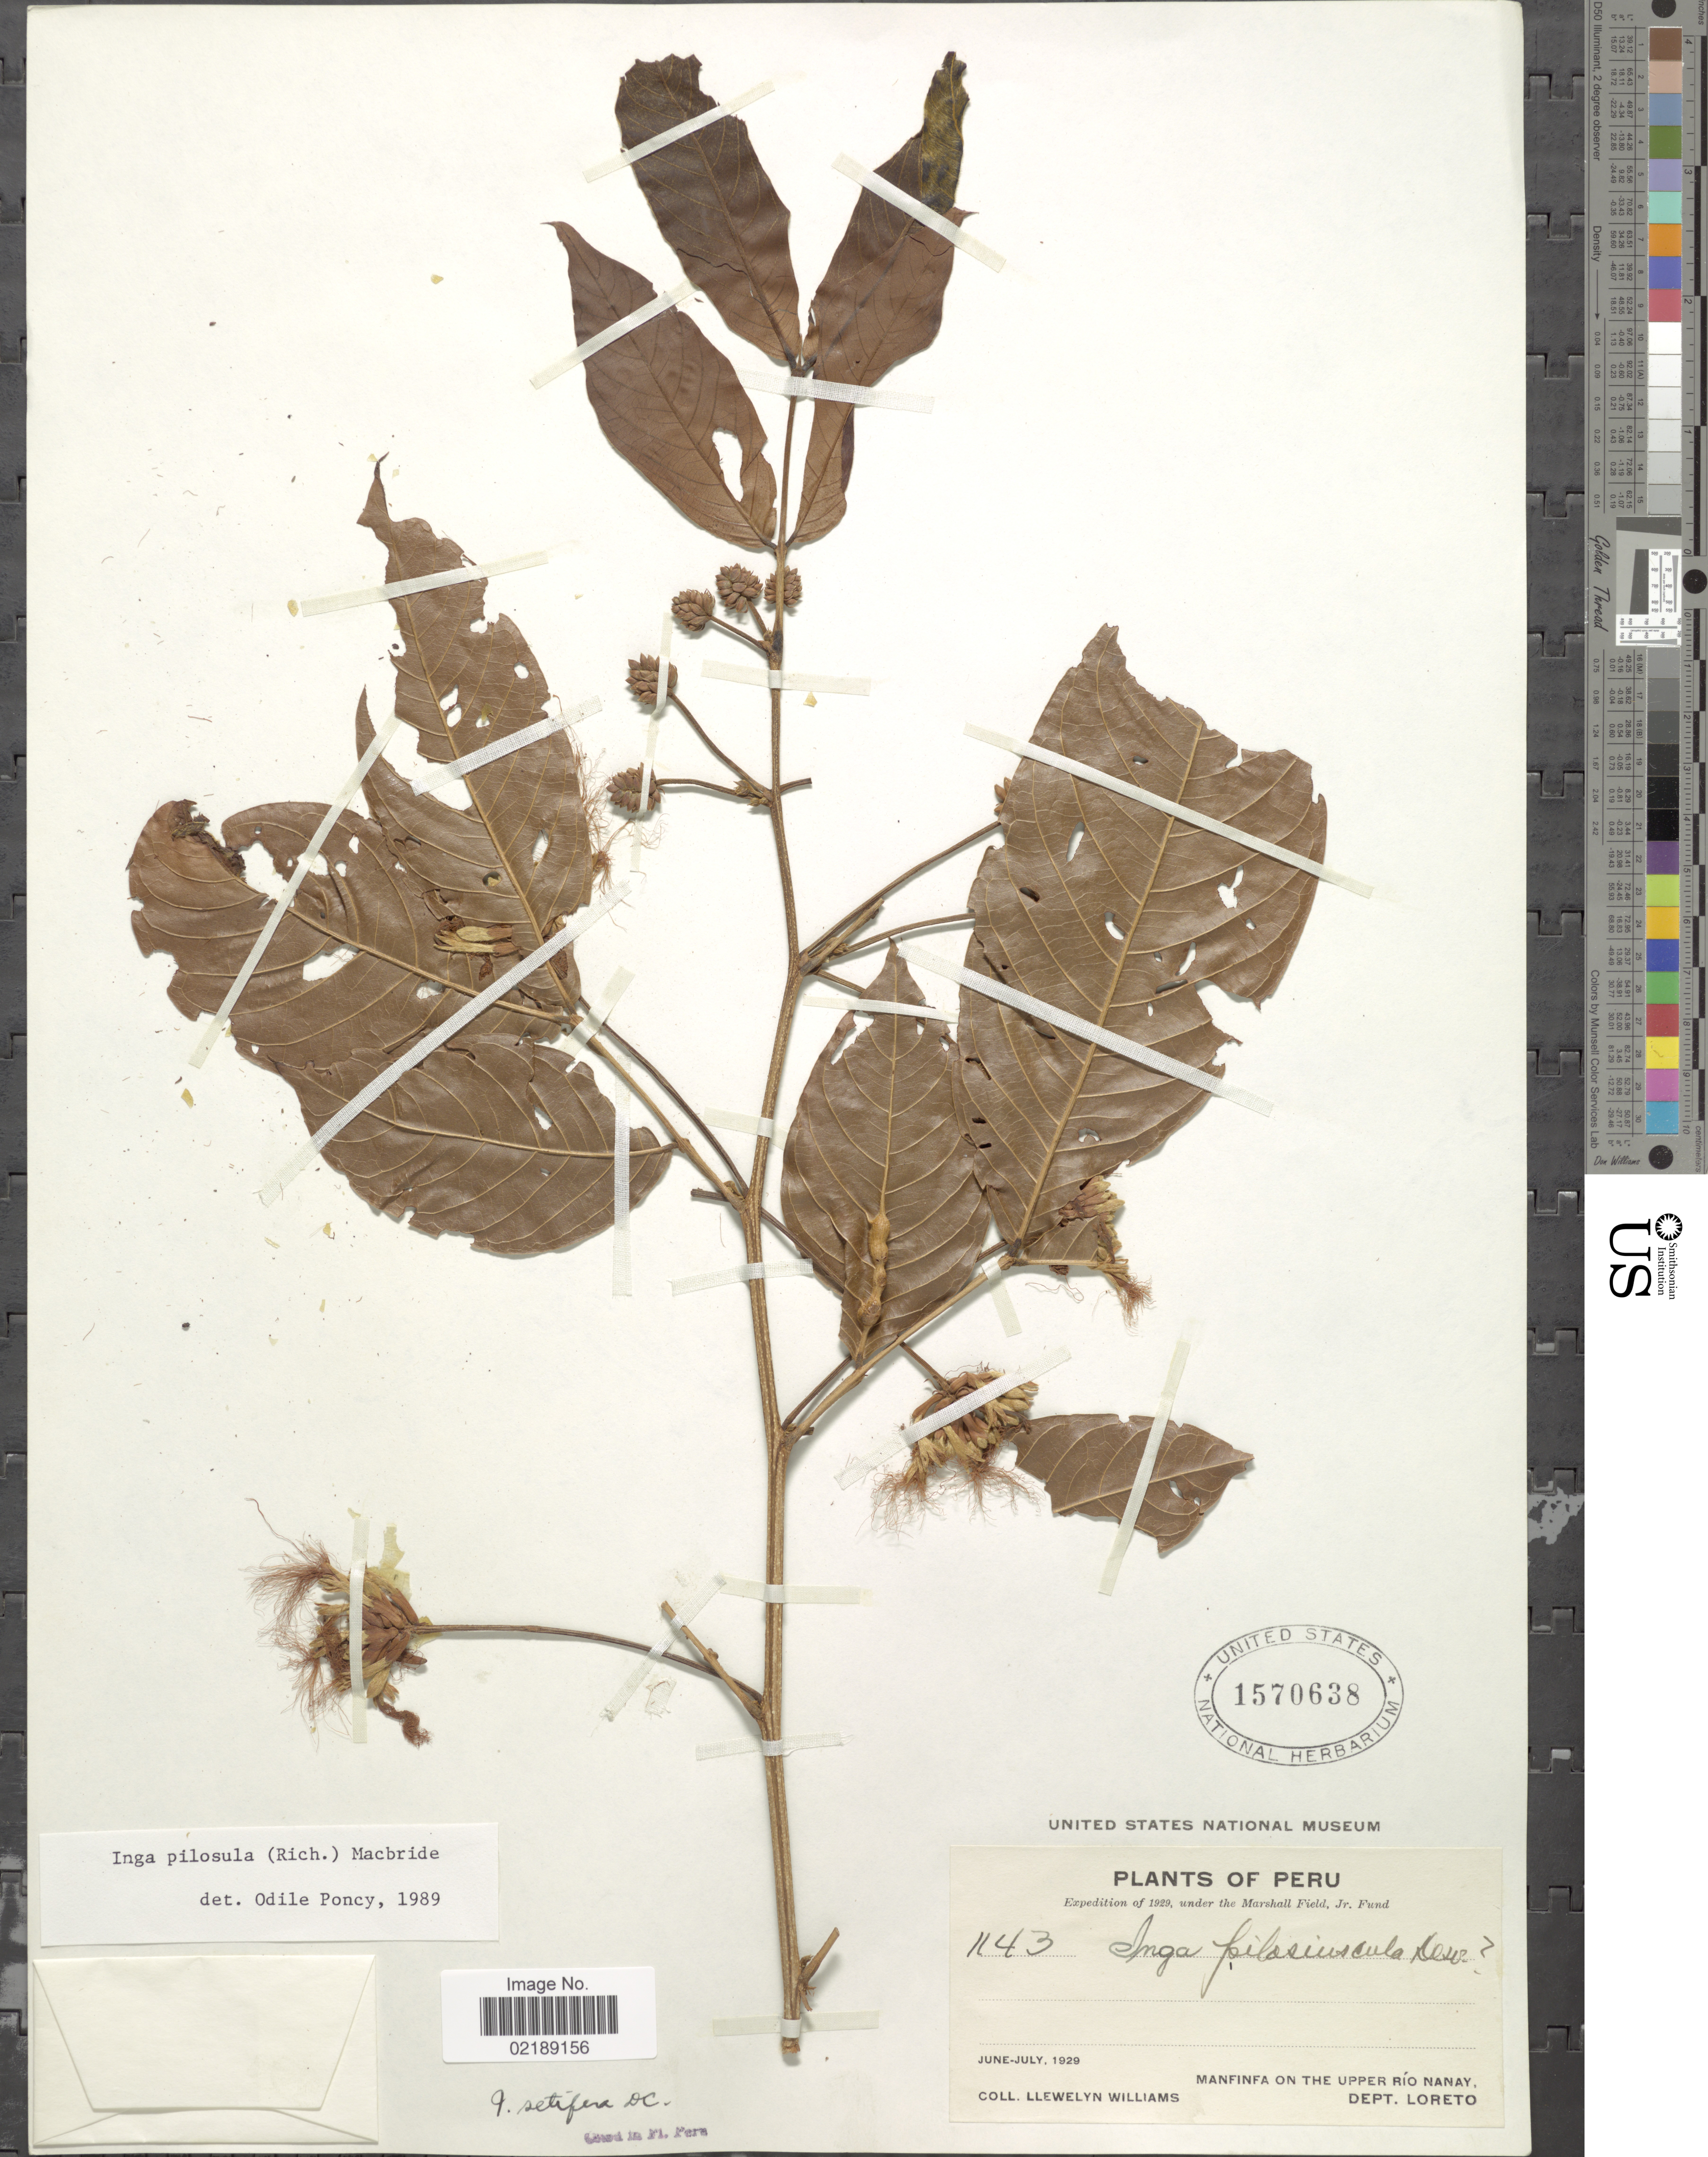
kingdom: Plantae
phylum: Tracheophyta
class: Magnoliopsida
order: Fabales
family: Fabaceae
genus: Inga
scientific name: Inga pilosula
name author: (Rich.) J.F. Macbr.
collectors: Ll. Williams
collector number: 1143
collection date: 1929-06/1929-07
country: Peru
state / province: Loreto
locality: Manfitfa on the Upper Rio Nanay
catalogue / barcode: US 1570638